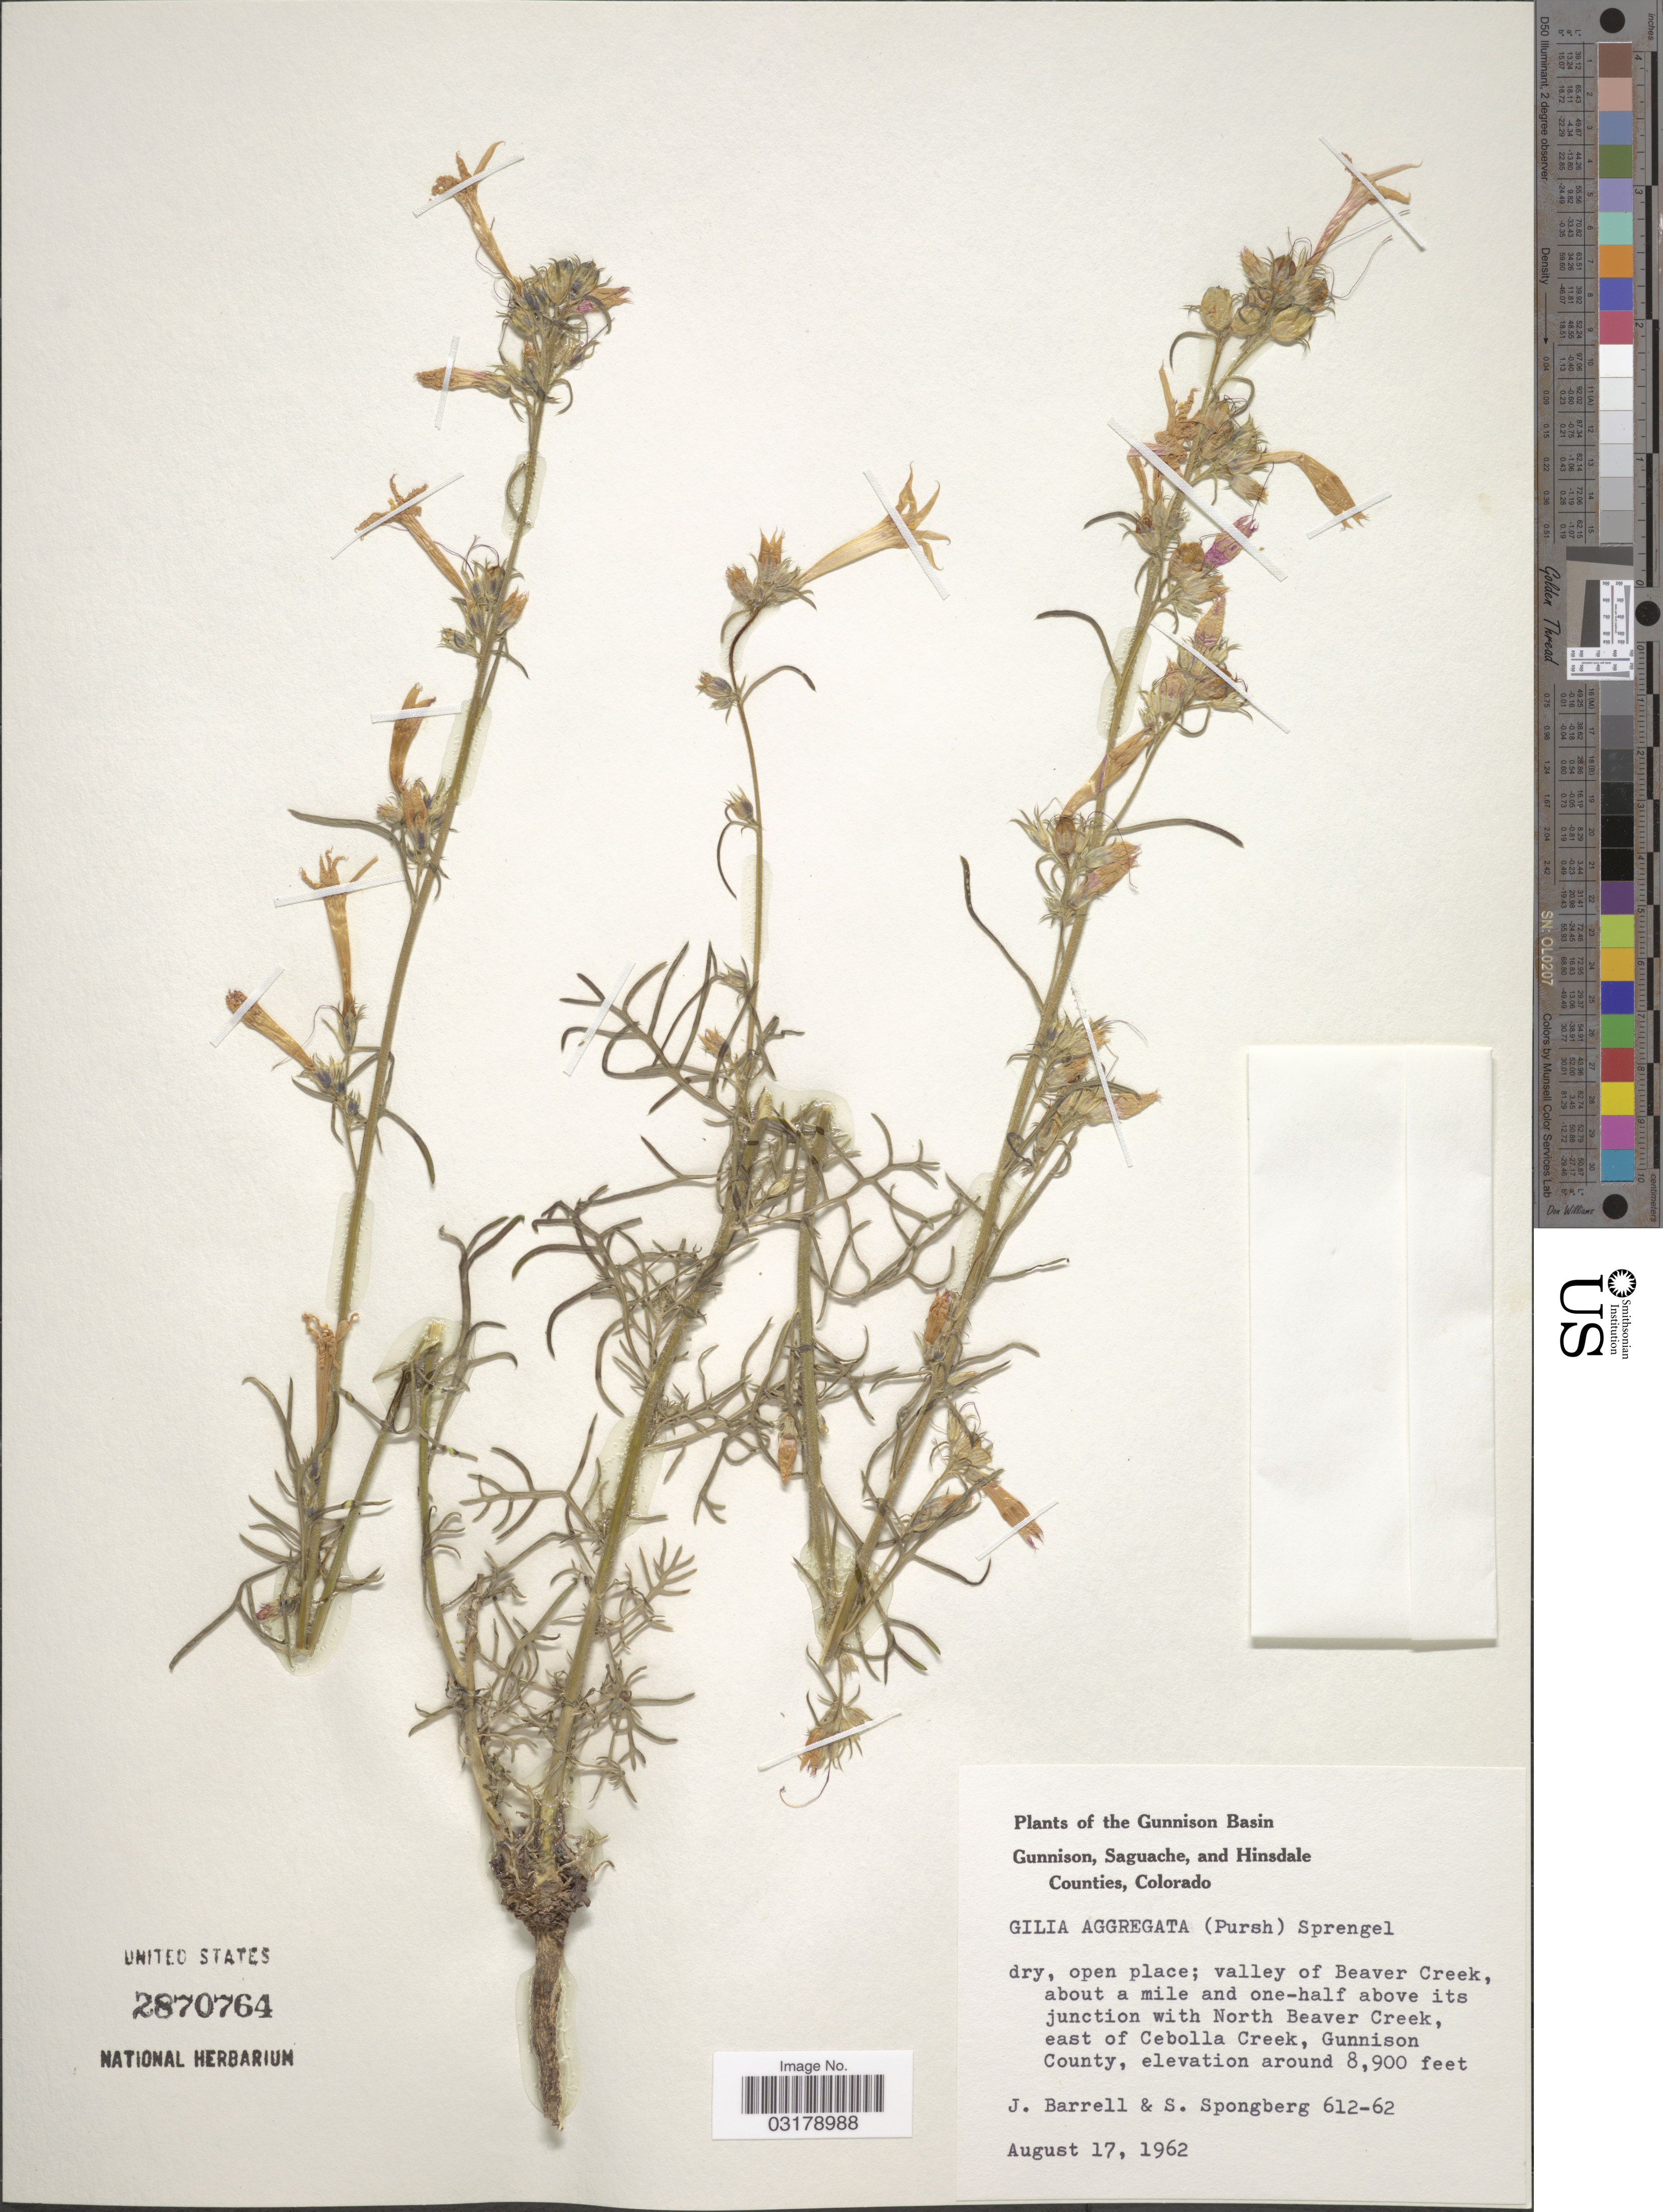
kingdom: Plantae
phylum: Tracheophyta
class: Magnoliopsida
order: Ericales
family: Polemoniaceae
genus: Ipomopsis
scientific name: Ipomopsis aggregata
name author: (Pursh) V.E. Grant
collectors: J. Barrell & S. A.Spongberg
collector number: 612-62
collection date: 1962-08-17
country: United States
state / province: Colorado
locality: Gunnison Basin. Valley of Beaver Creek, about a mile and one-half above its junction with North Beaver Creek, east of Cebolla Creek, Gunnison County.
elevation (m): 2713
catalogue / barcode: US 2870764